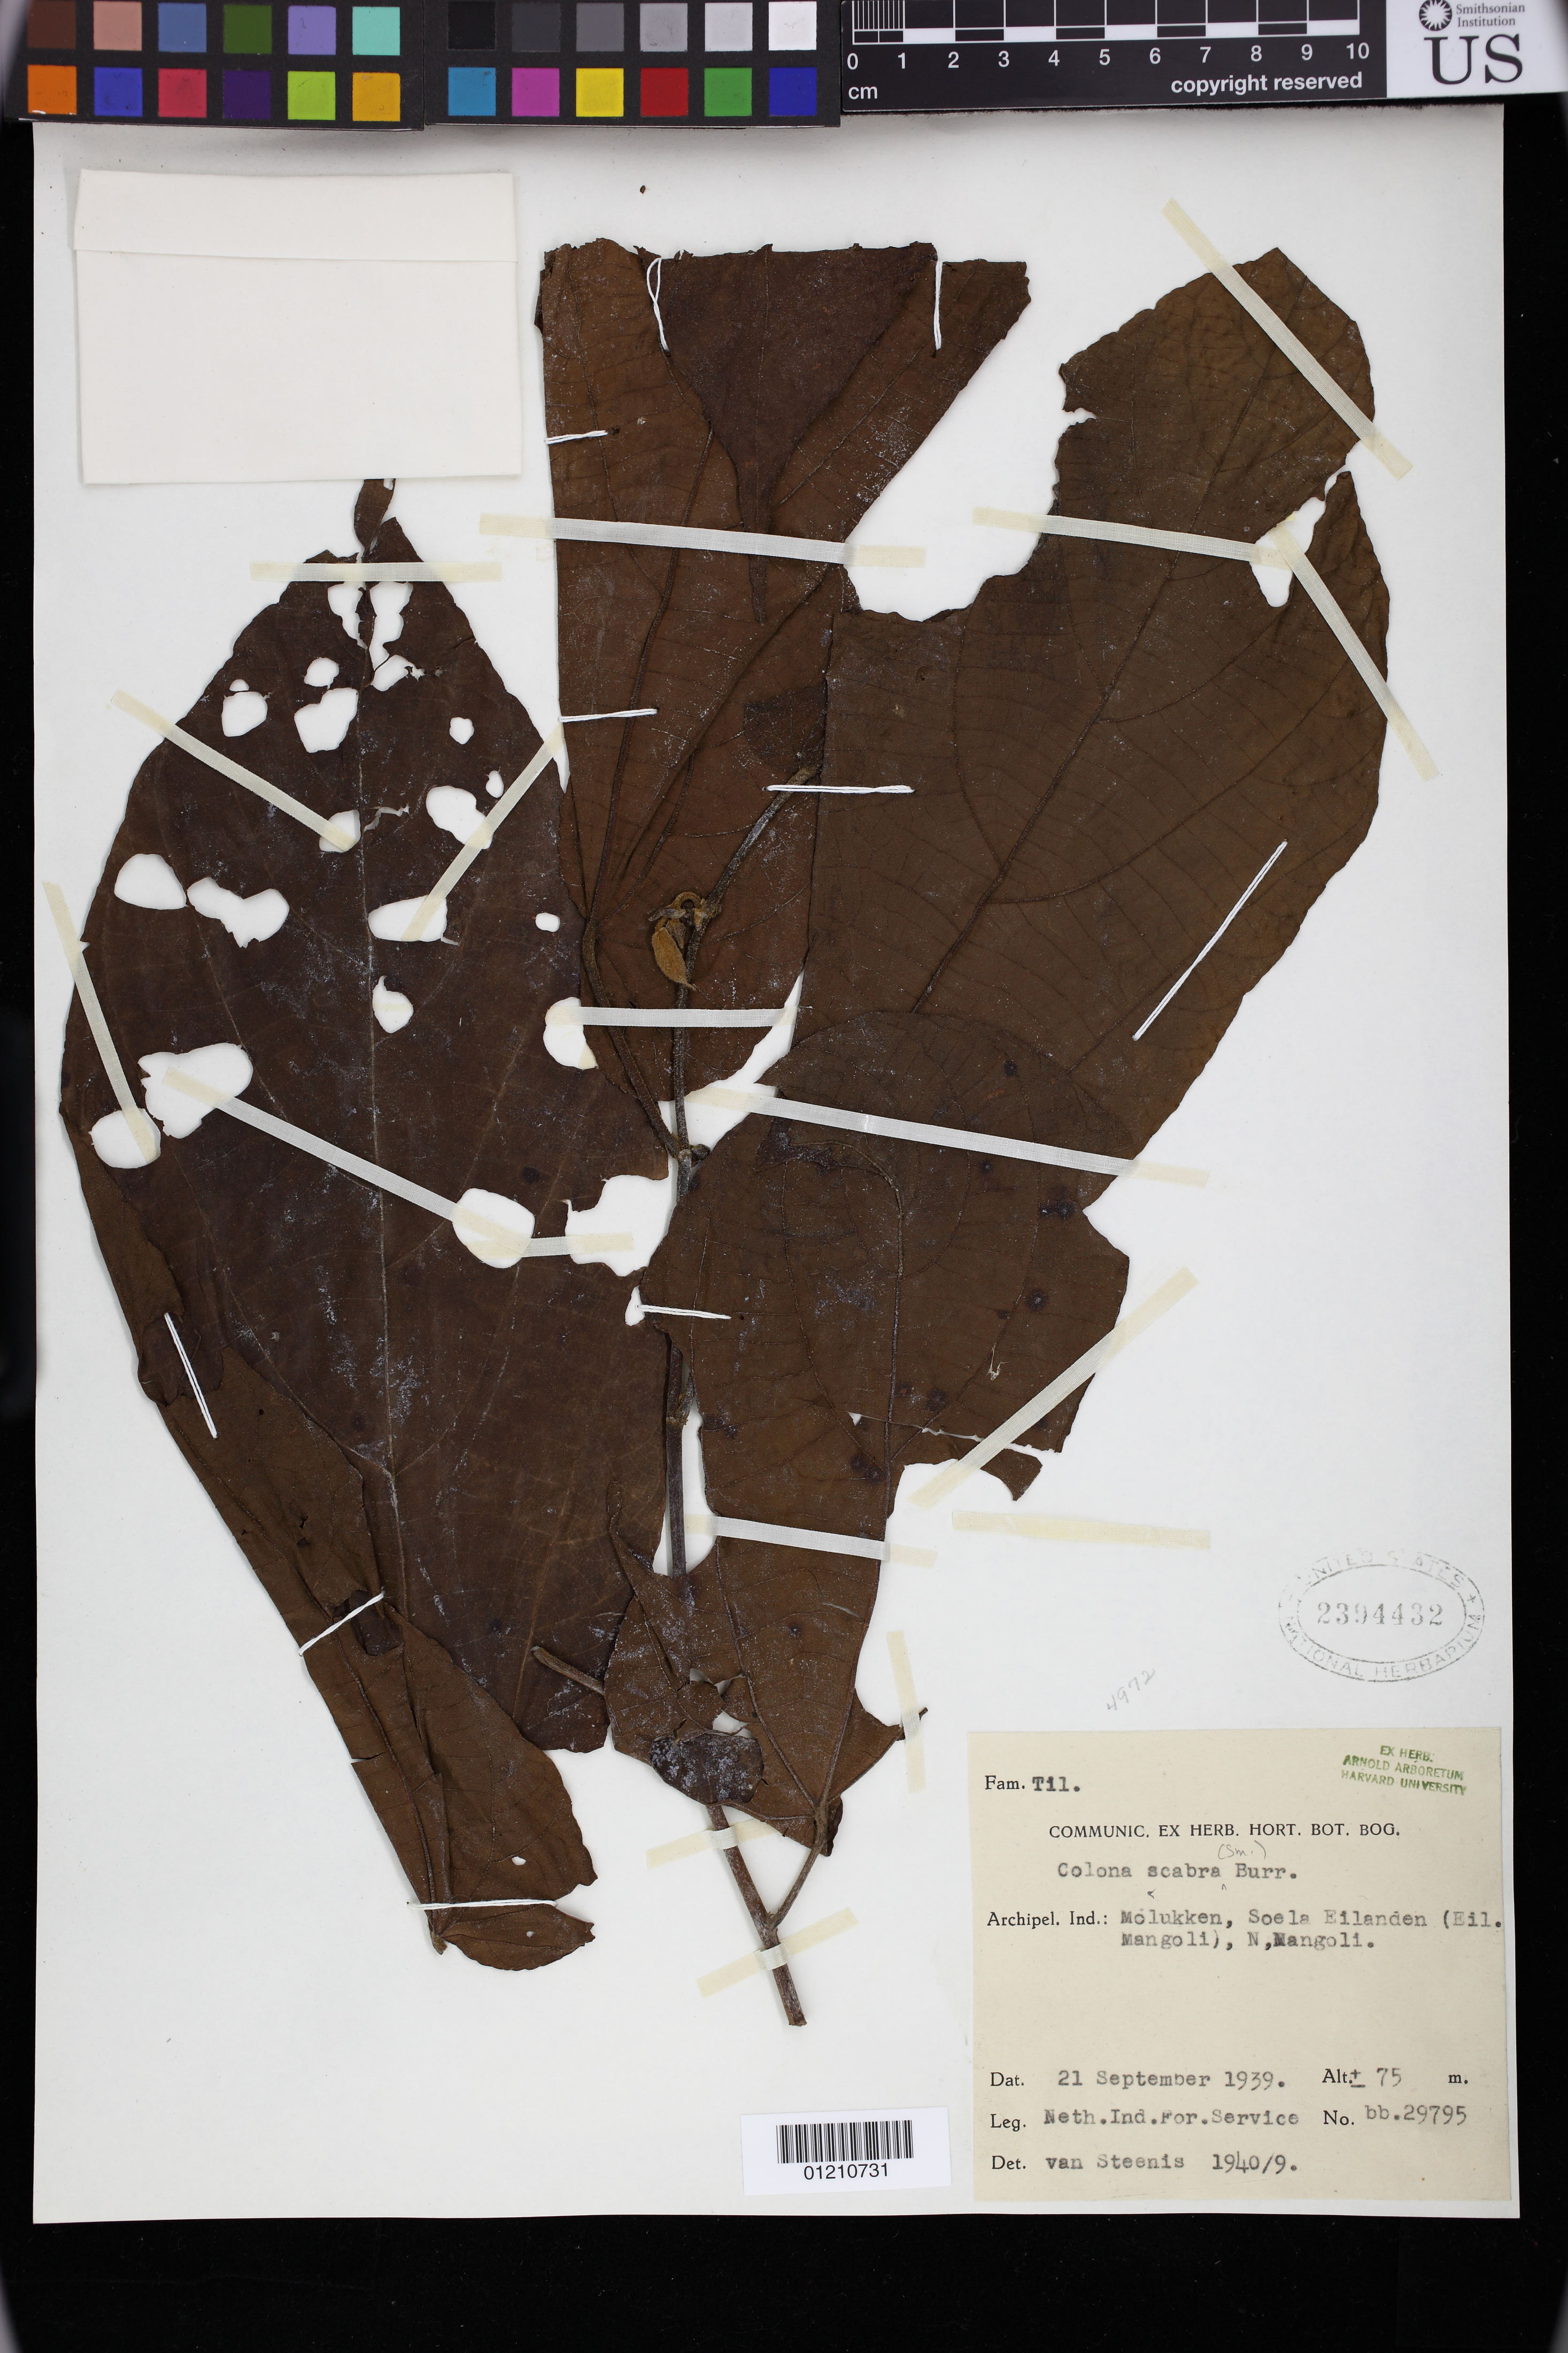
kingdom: Plantae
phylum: Tracheophyta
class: Magnoliopsida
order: Malvales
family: Malvaceae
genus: Colona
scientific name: Colona scabra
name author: (Sm.) Burret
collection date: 1939-09-21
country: Indonesia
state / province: Maluku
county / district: Province Maluku Utara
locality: Sula Islands (Soela Eilanden)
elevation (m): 75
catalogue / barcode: US 2394432